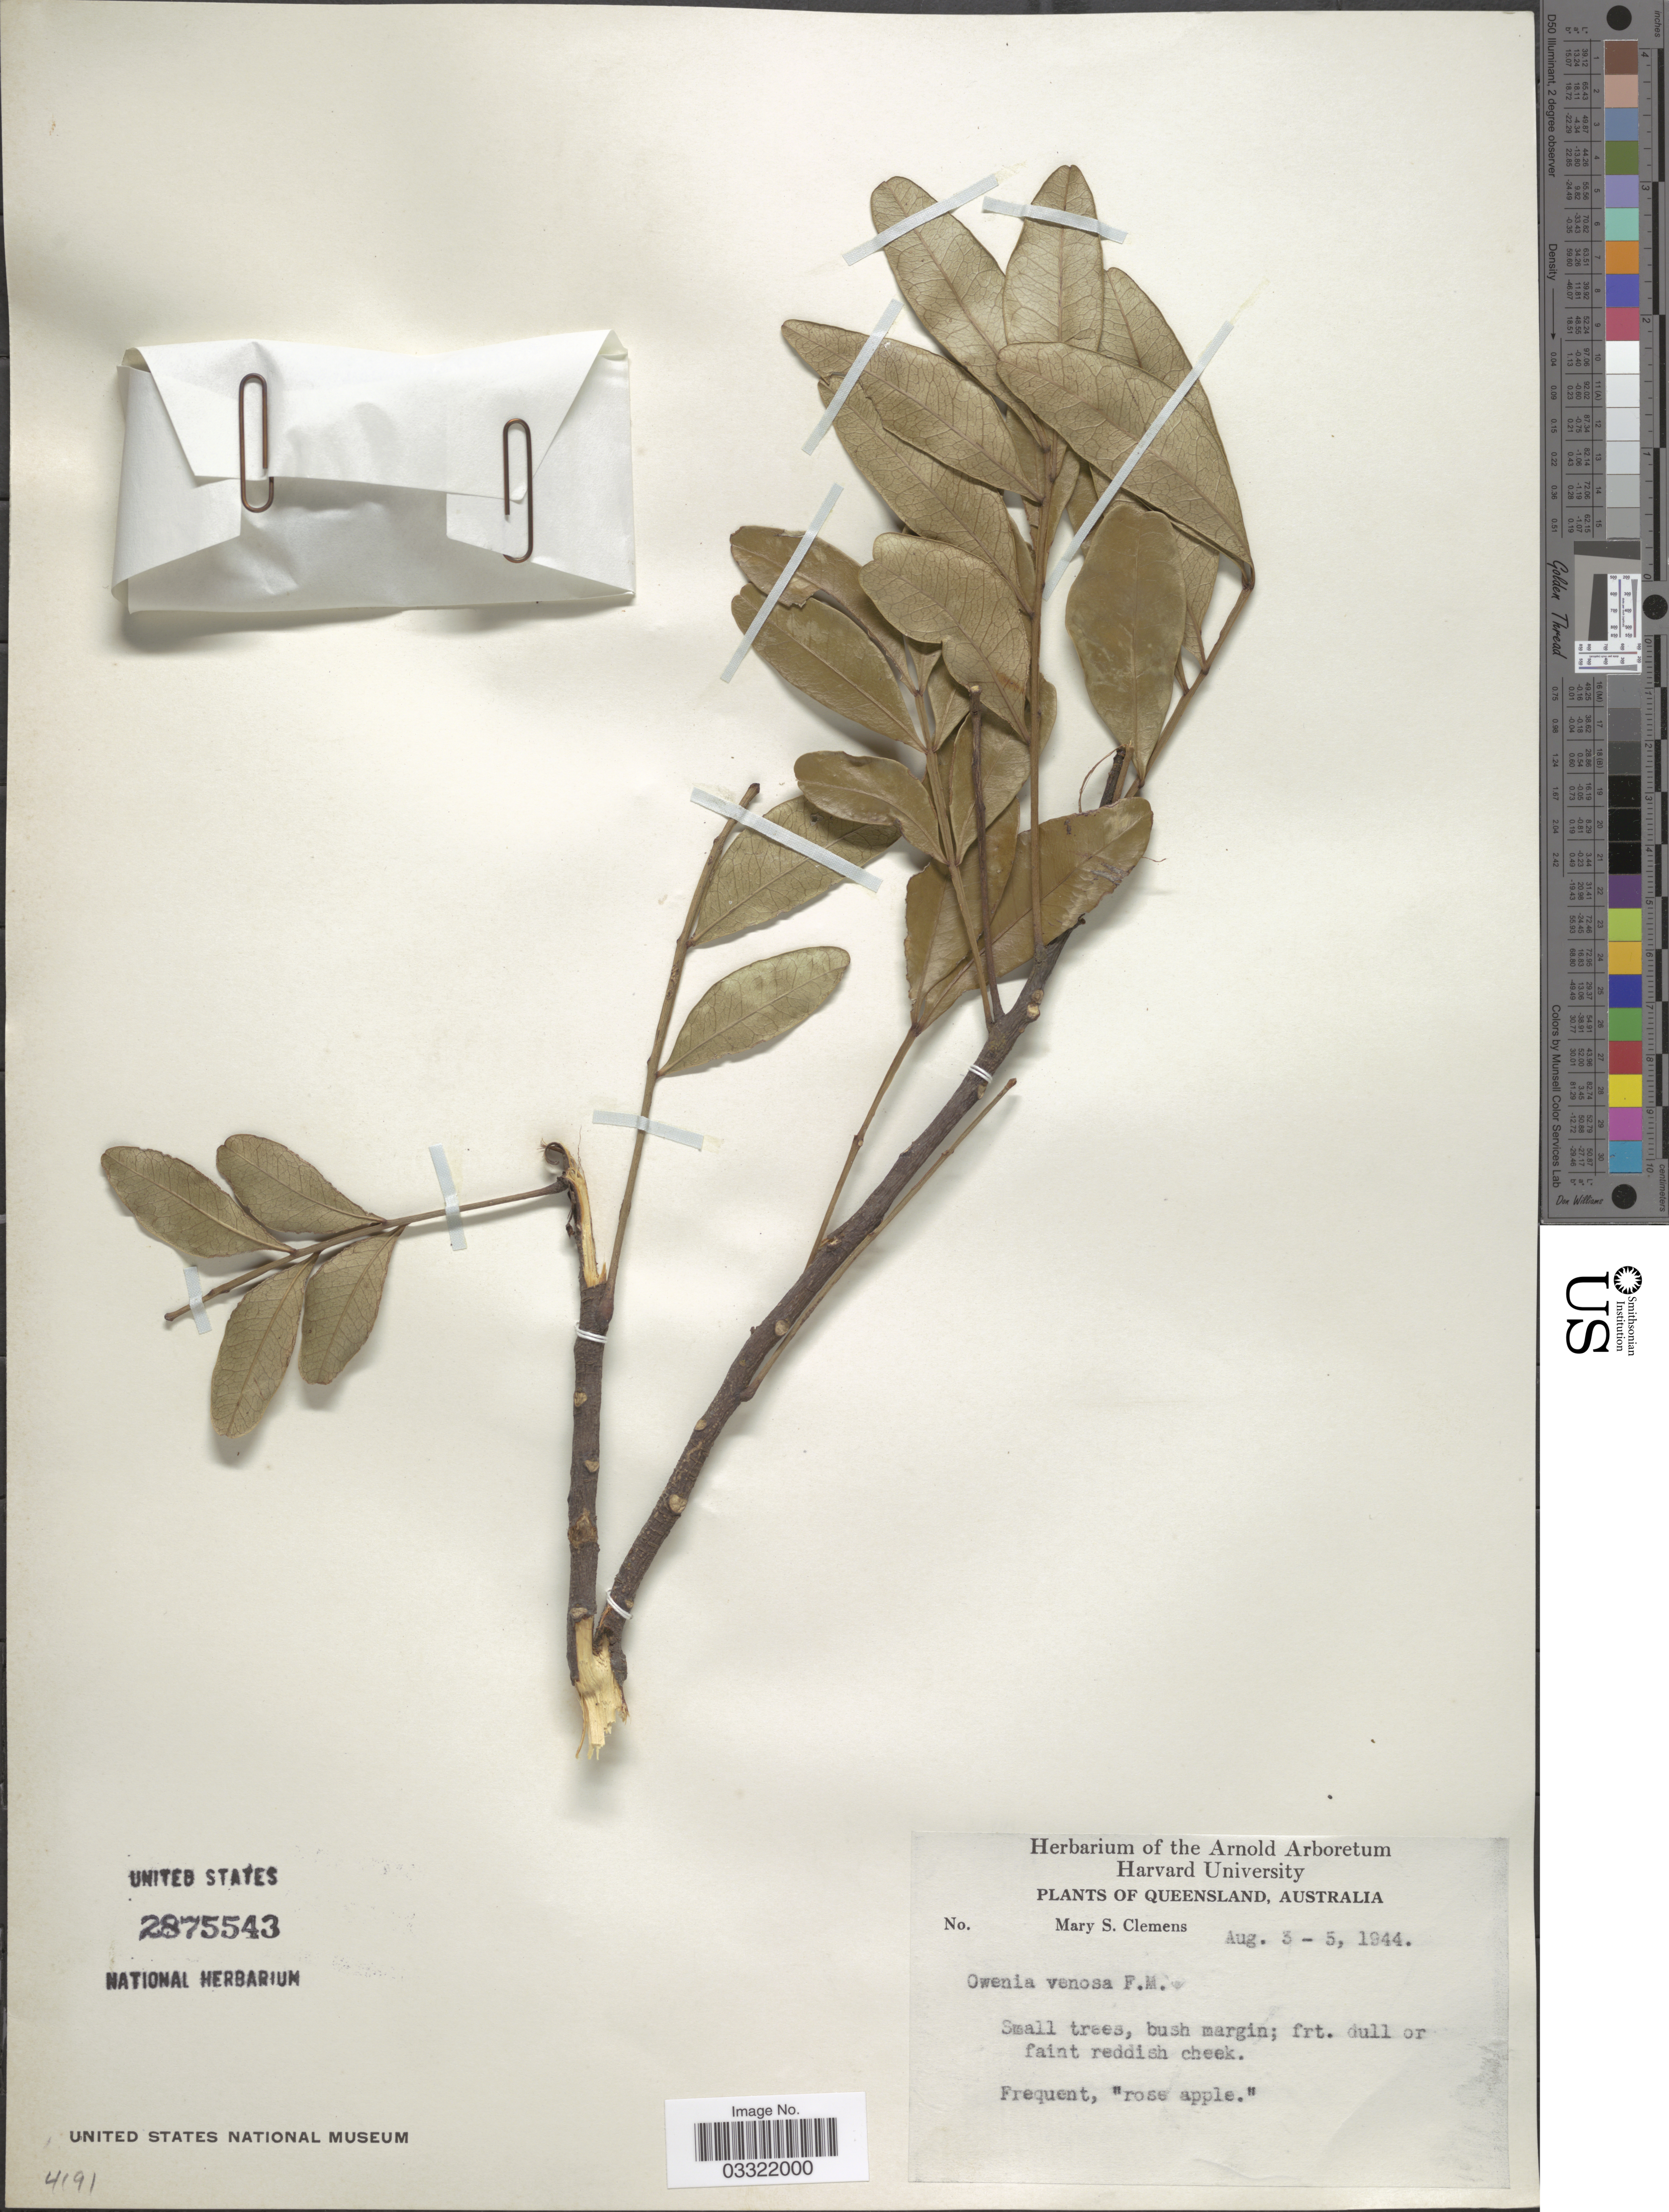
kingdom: Plantae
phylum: Tracheophyta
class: Magnoliopsida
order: Sapindales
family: Meliaceae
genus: Owenia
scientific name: Owenia venosa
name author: F. Muell.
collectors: M. S. Clemens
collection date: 1944-08-03/1944-08-05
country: Australia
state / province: Queensland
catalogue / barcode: US 2875543